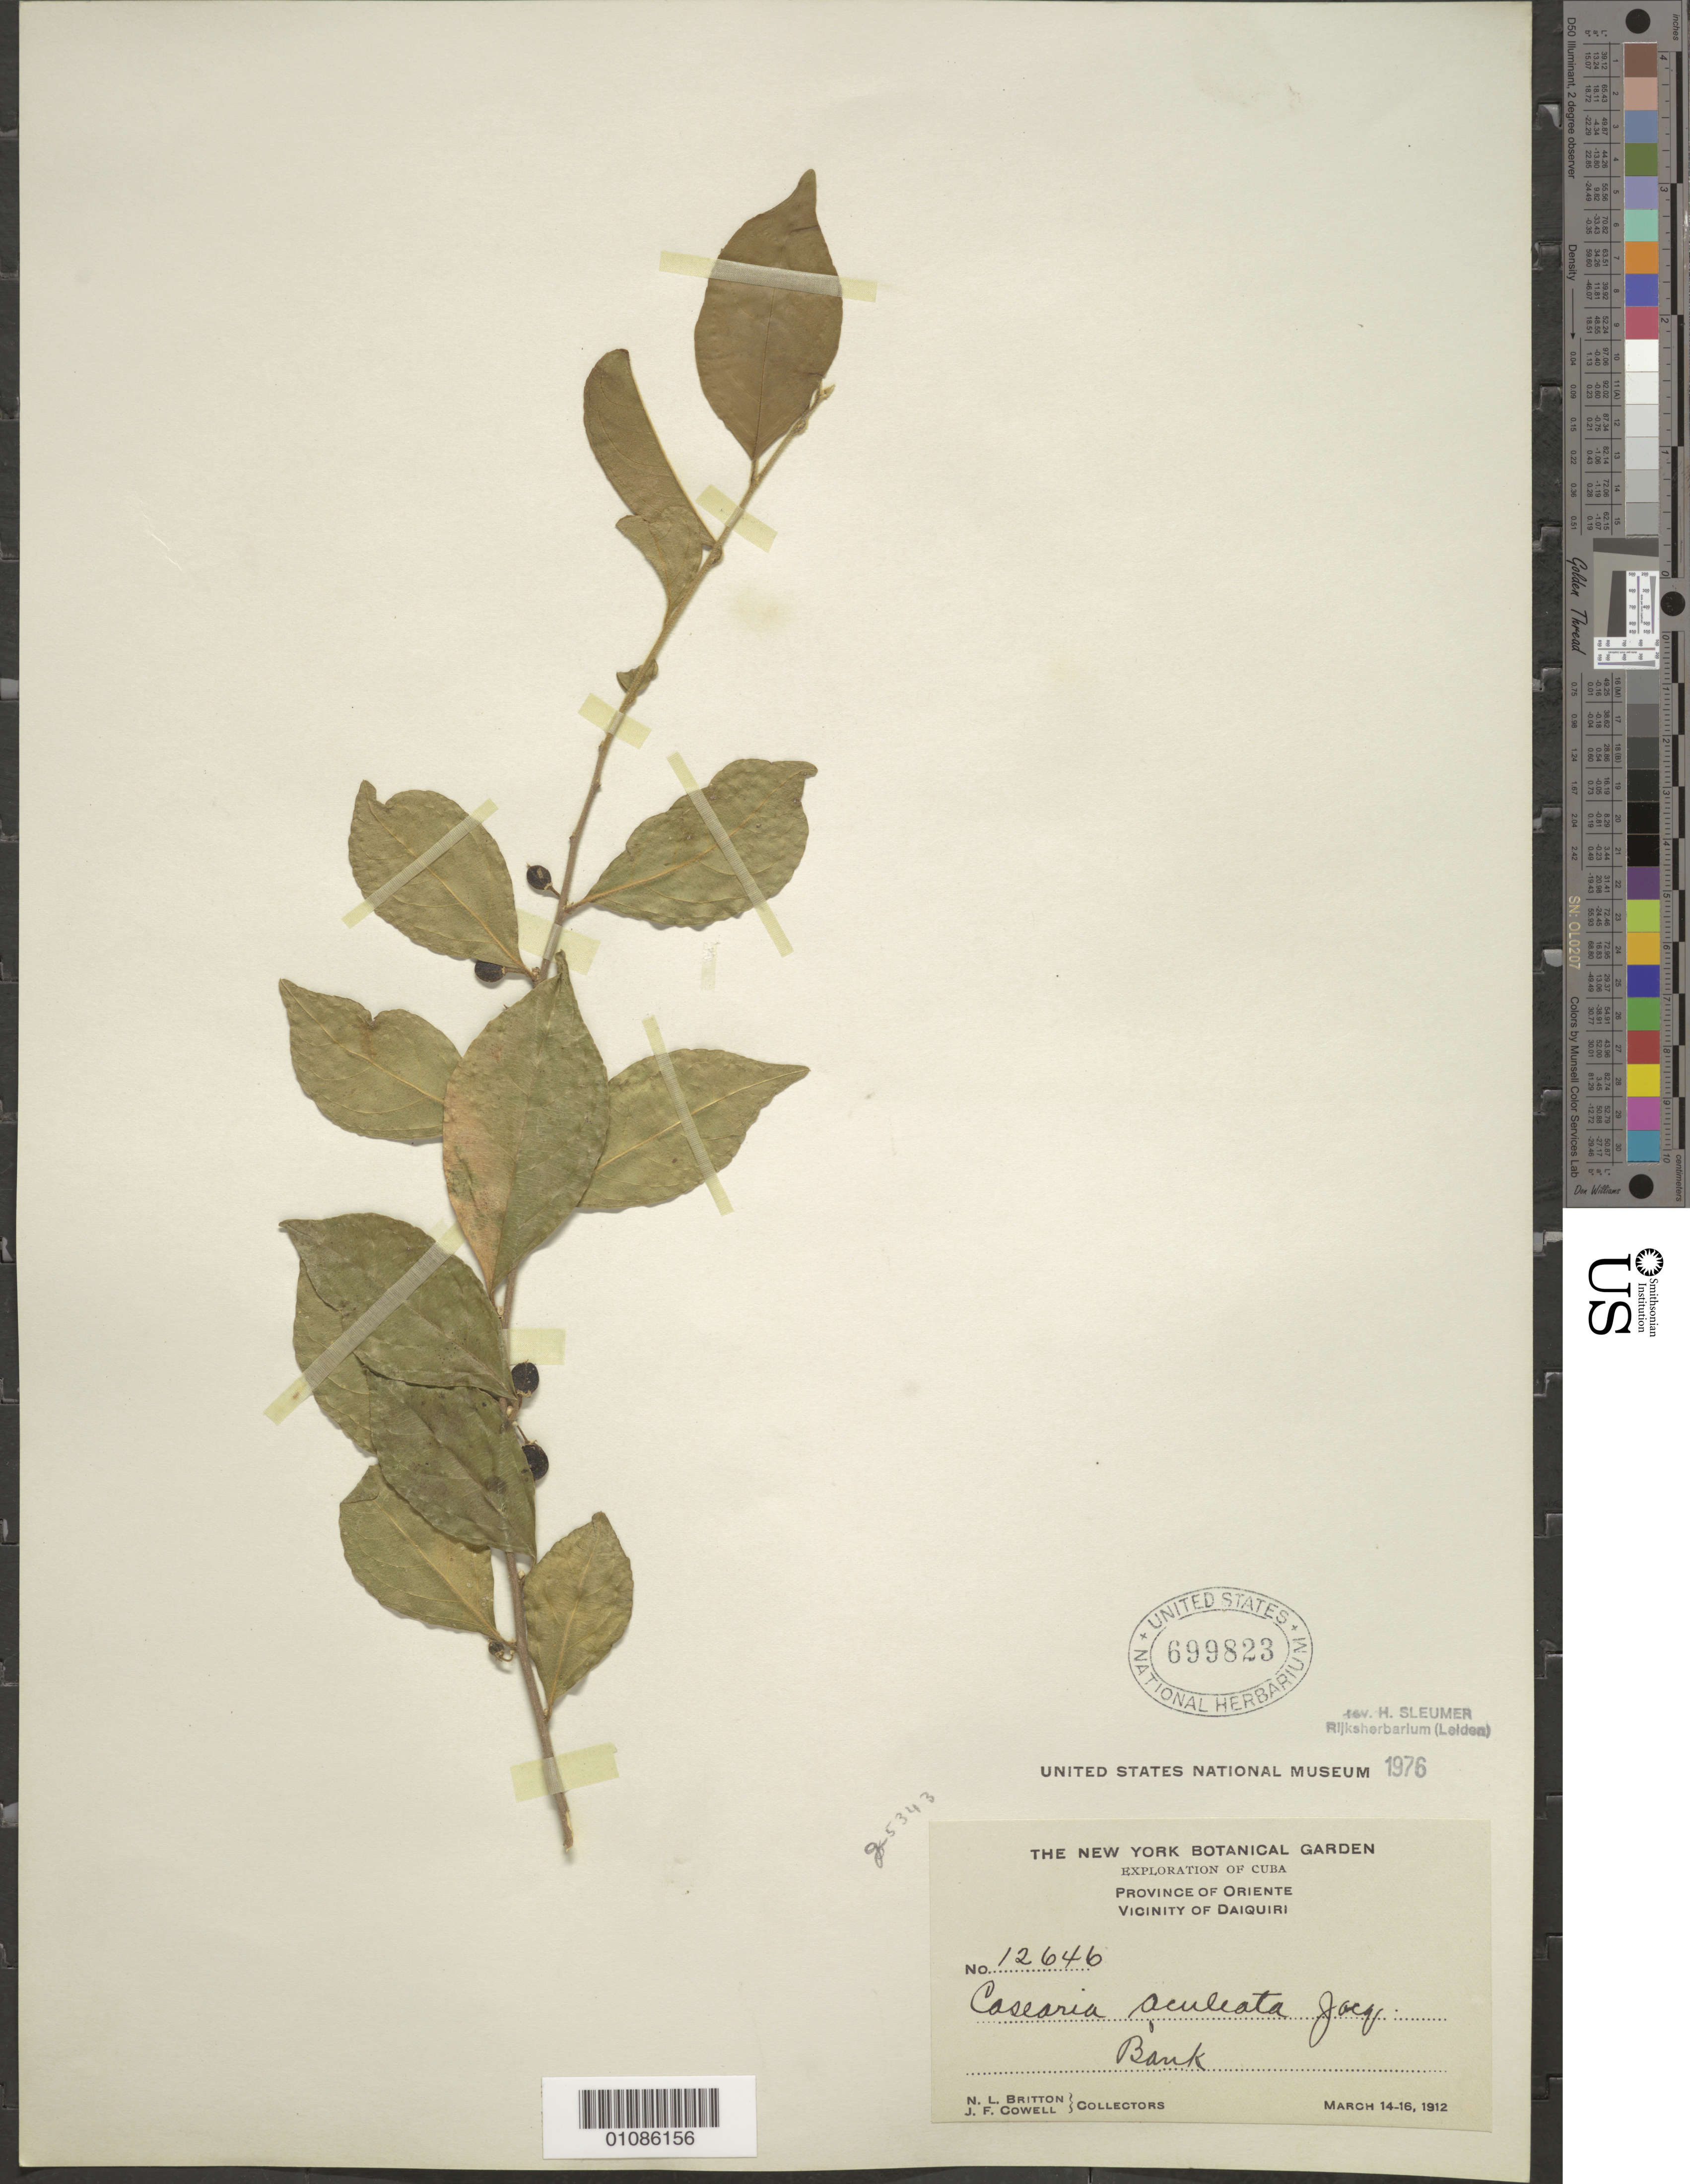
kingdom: Plantae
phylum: Tracheophyta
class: Magnoliopsida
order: Malpighiales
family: Salicaceae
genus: Casearia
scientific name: Casearia aculeata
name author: Jacq.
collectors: N. Britton & J. F. Cowell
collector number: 12646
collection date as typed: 14 Mar 1912 to 16 Mar 1912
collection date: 1912-03-14/1912-03-16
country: Cuba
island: Cuba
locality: Oriente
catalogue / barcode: US 699823